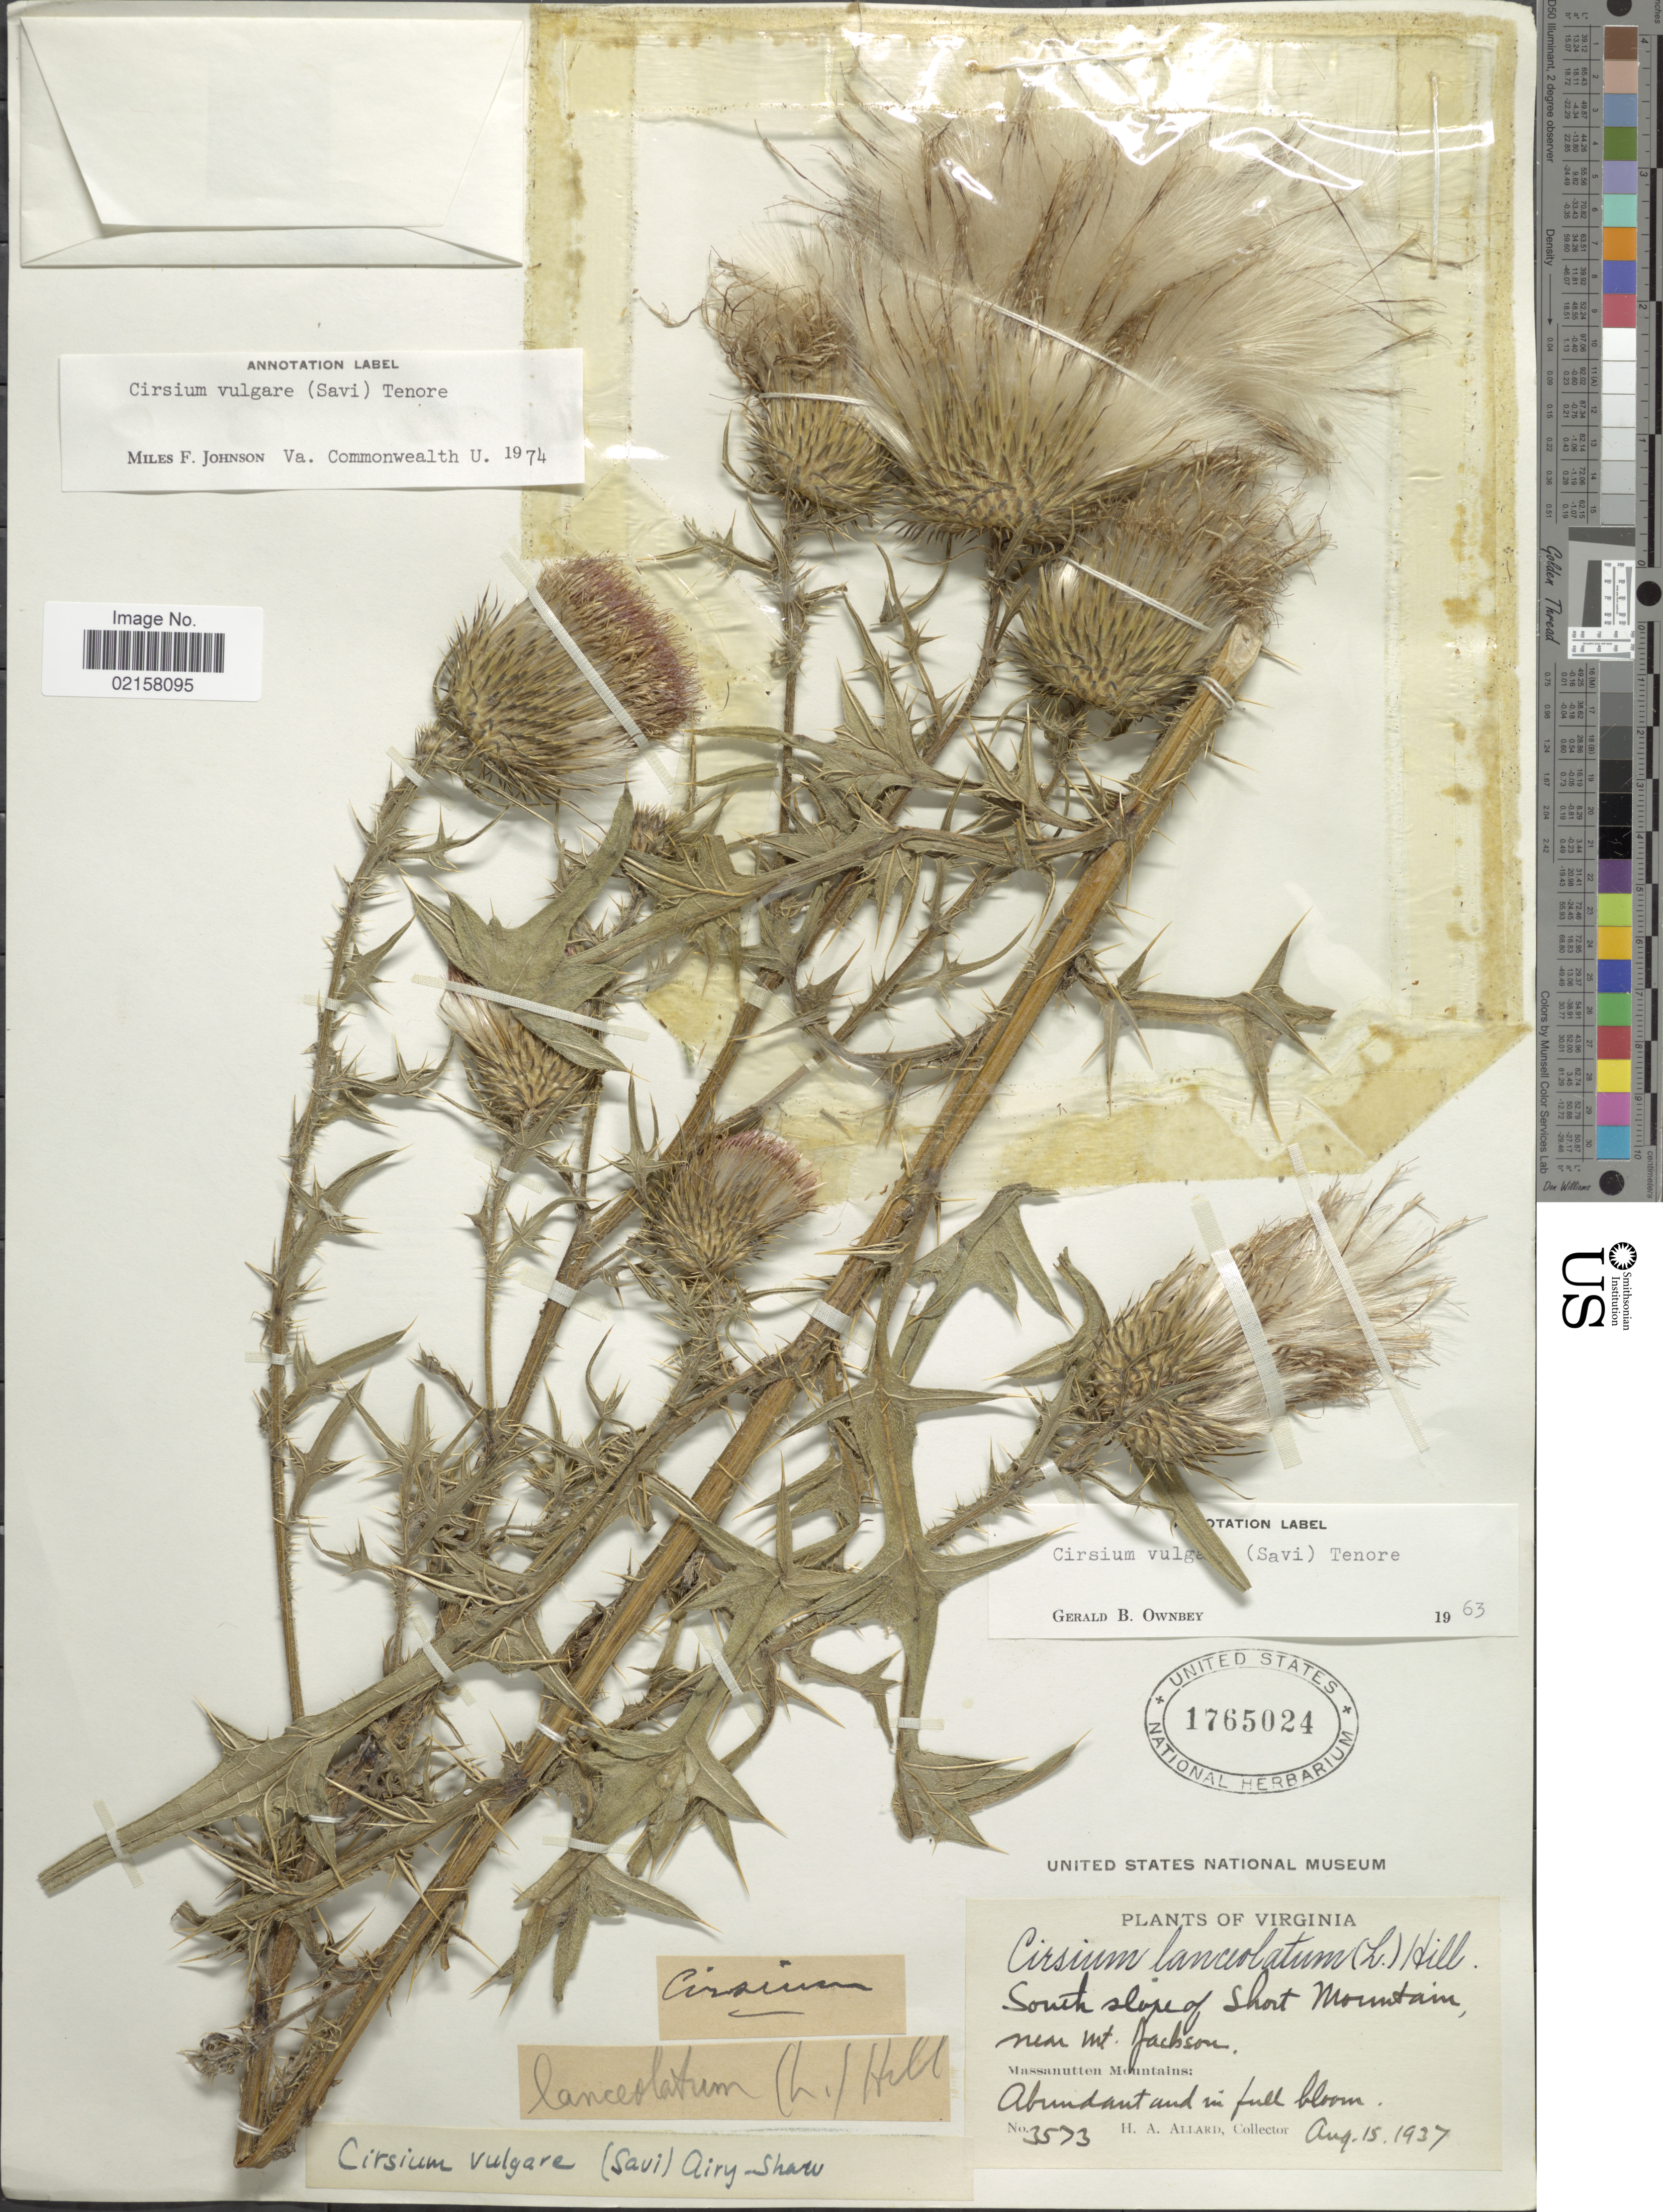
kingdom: Plantae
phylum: Tracheophyta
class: Magnoliopsida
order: Asterales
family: Asteraceae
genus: Cirsium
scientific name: Cirsium vulgare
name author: (Savi) Ten.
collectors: H. A. Allard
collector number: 3573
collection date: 1937-08-15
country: United States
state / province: Virginia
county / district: Shenandoah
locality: South slope of Short Mountain, near Mt. Jackson, Massanutten Mountains, abundant and in full bloom.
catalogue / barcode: US 1765024